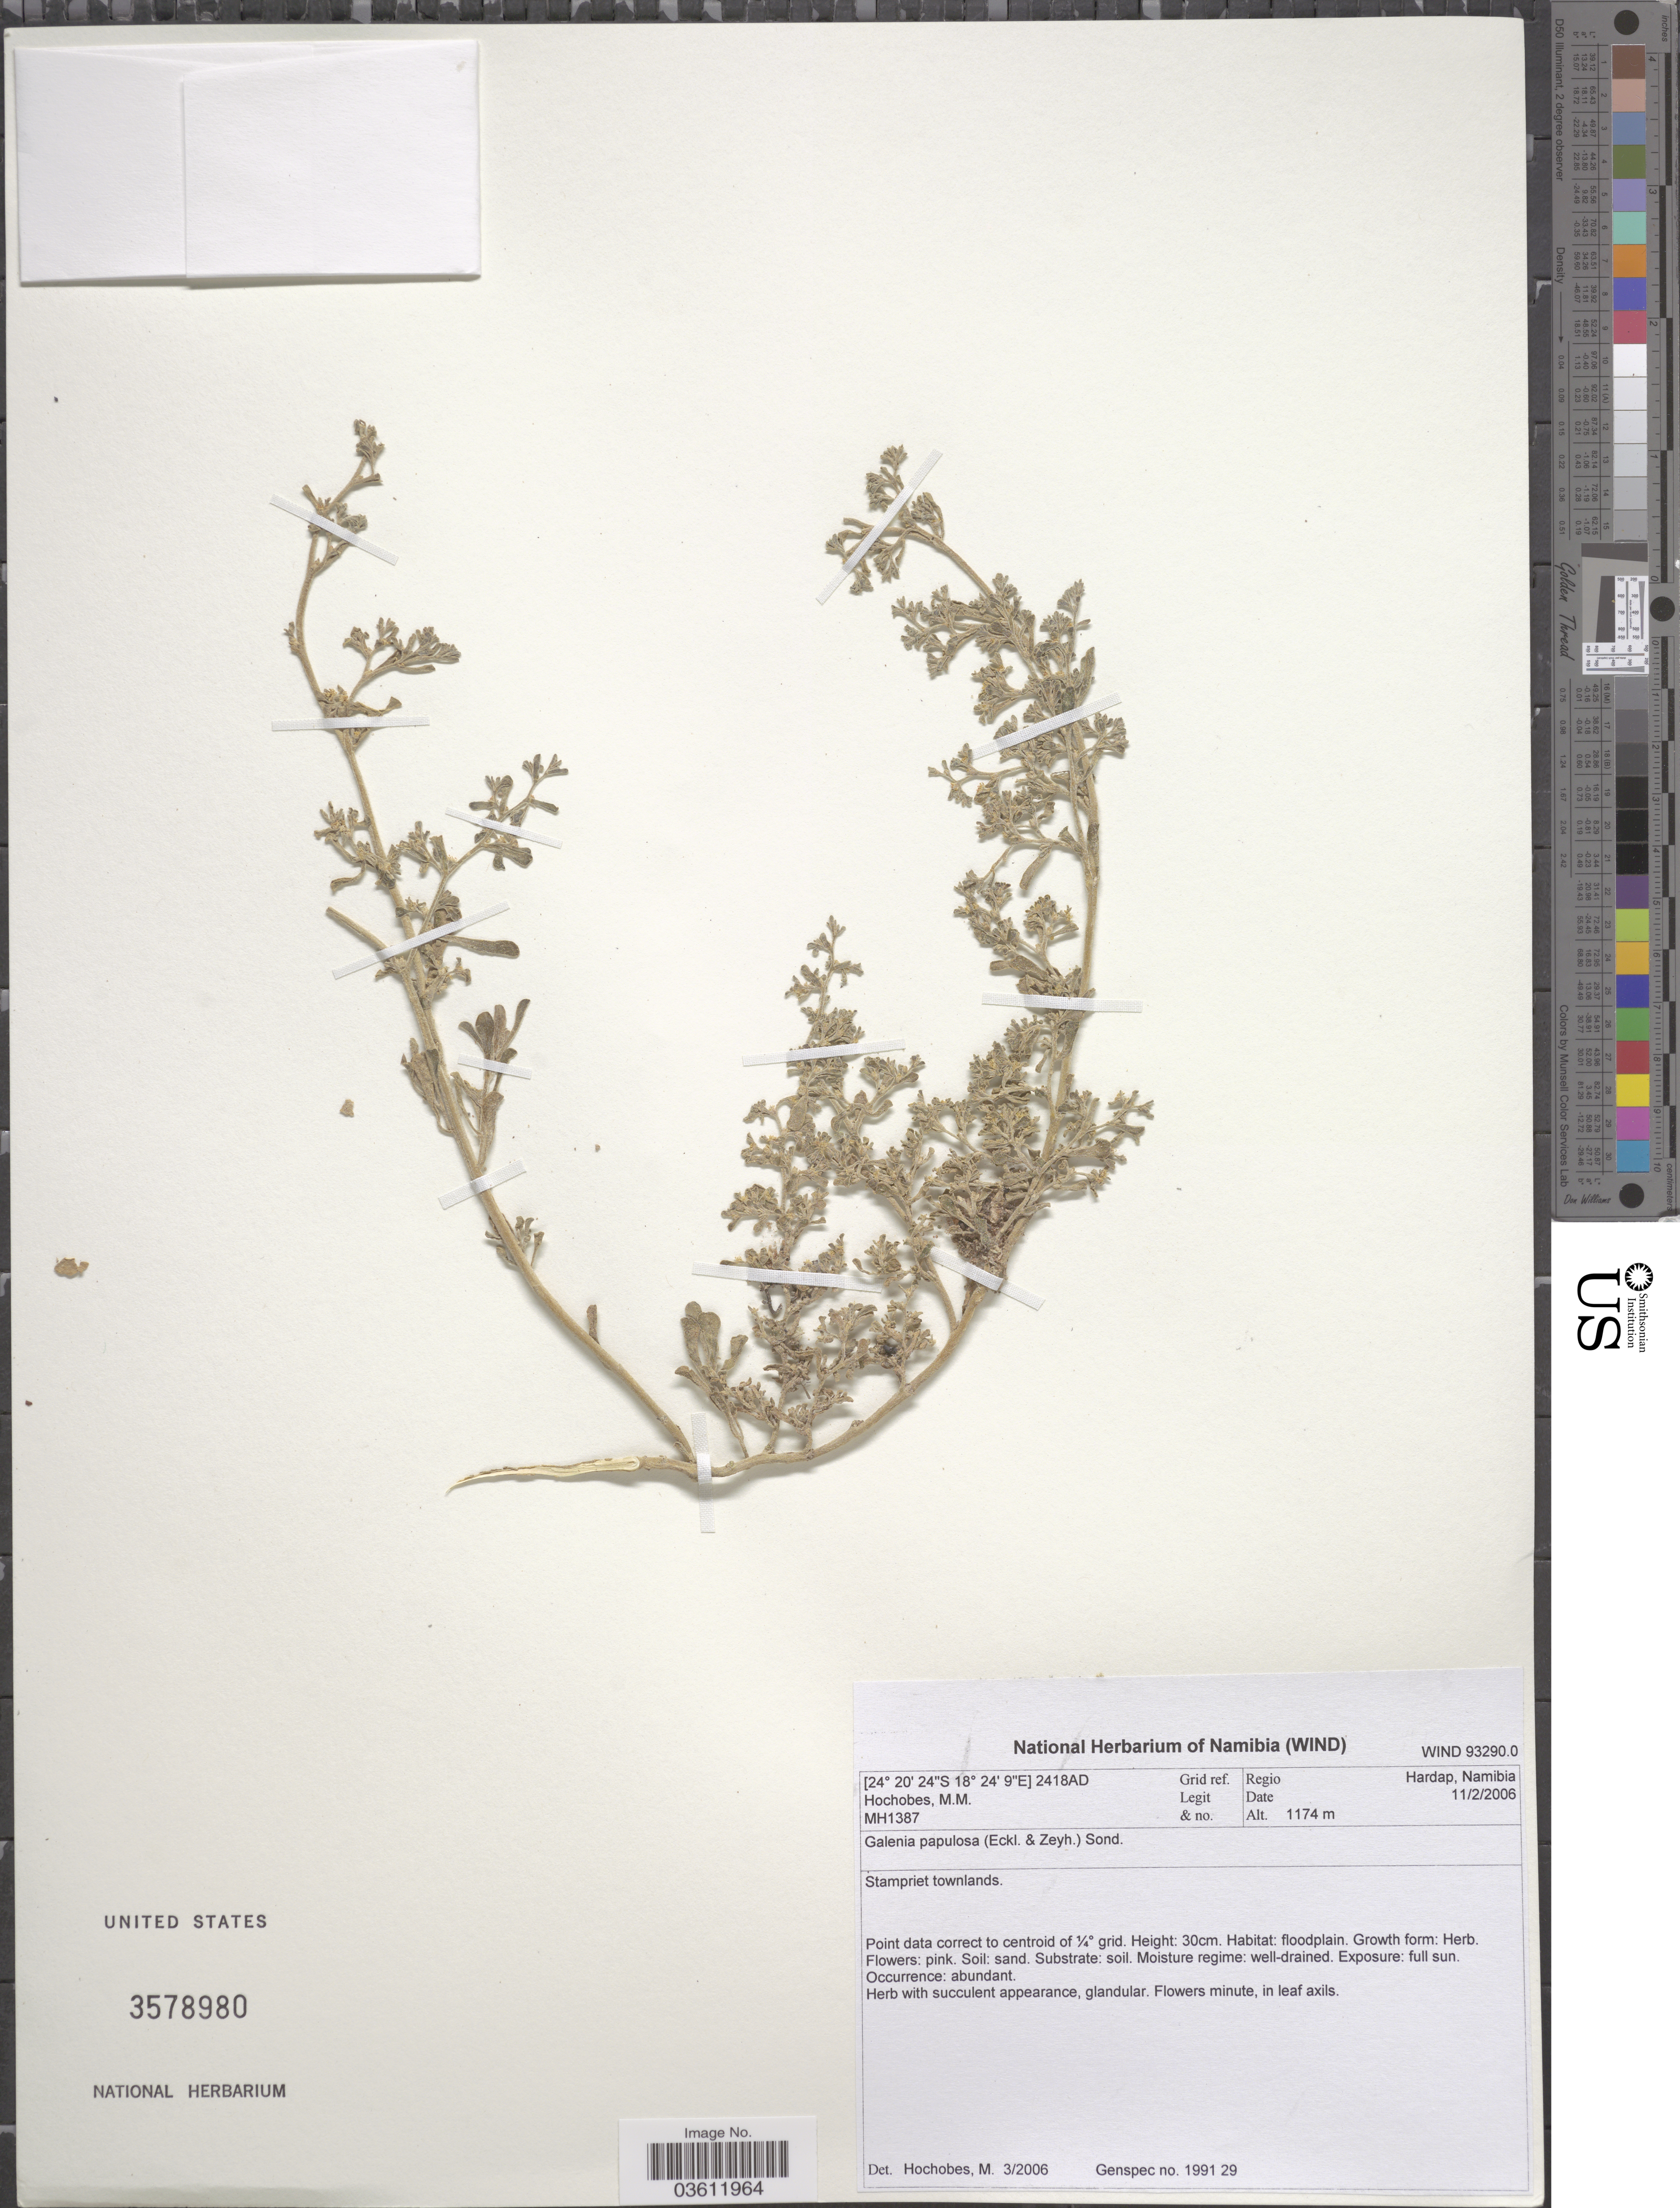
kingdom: Plantae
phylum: Tracheophyta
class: Magnoliopsida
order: Caryophyllales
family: Aizoaceae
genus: Aizoon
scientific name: Aizoon papulosum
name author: Eckl. & Zeyh.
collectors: M. Hochobes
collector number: MH1387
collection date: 2006-02-11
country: Namibia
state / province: Hardap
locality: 2418AD Grid ref. Regio Hardap. Stampriet townlands.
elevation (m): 1174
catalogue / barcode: US 3578980